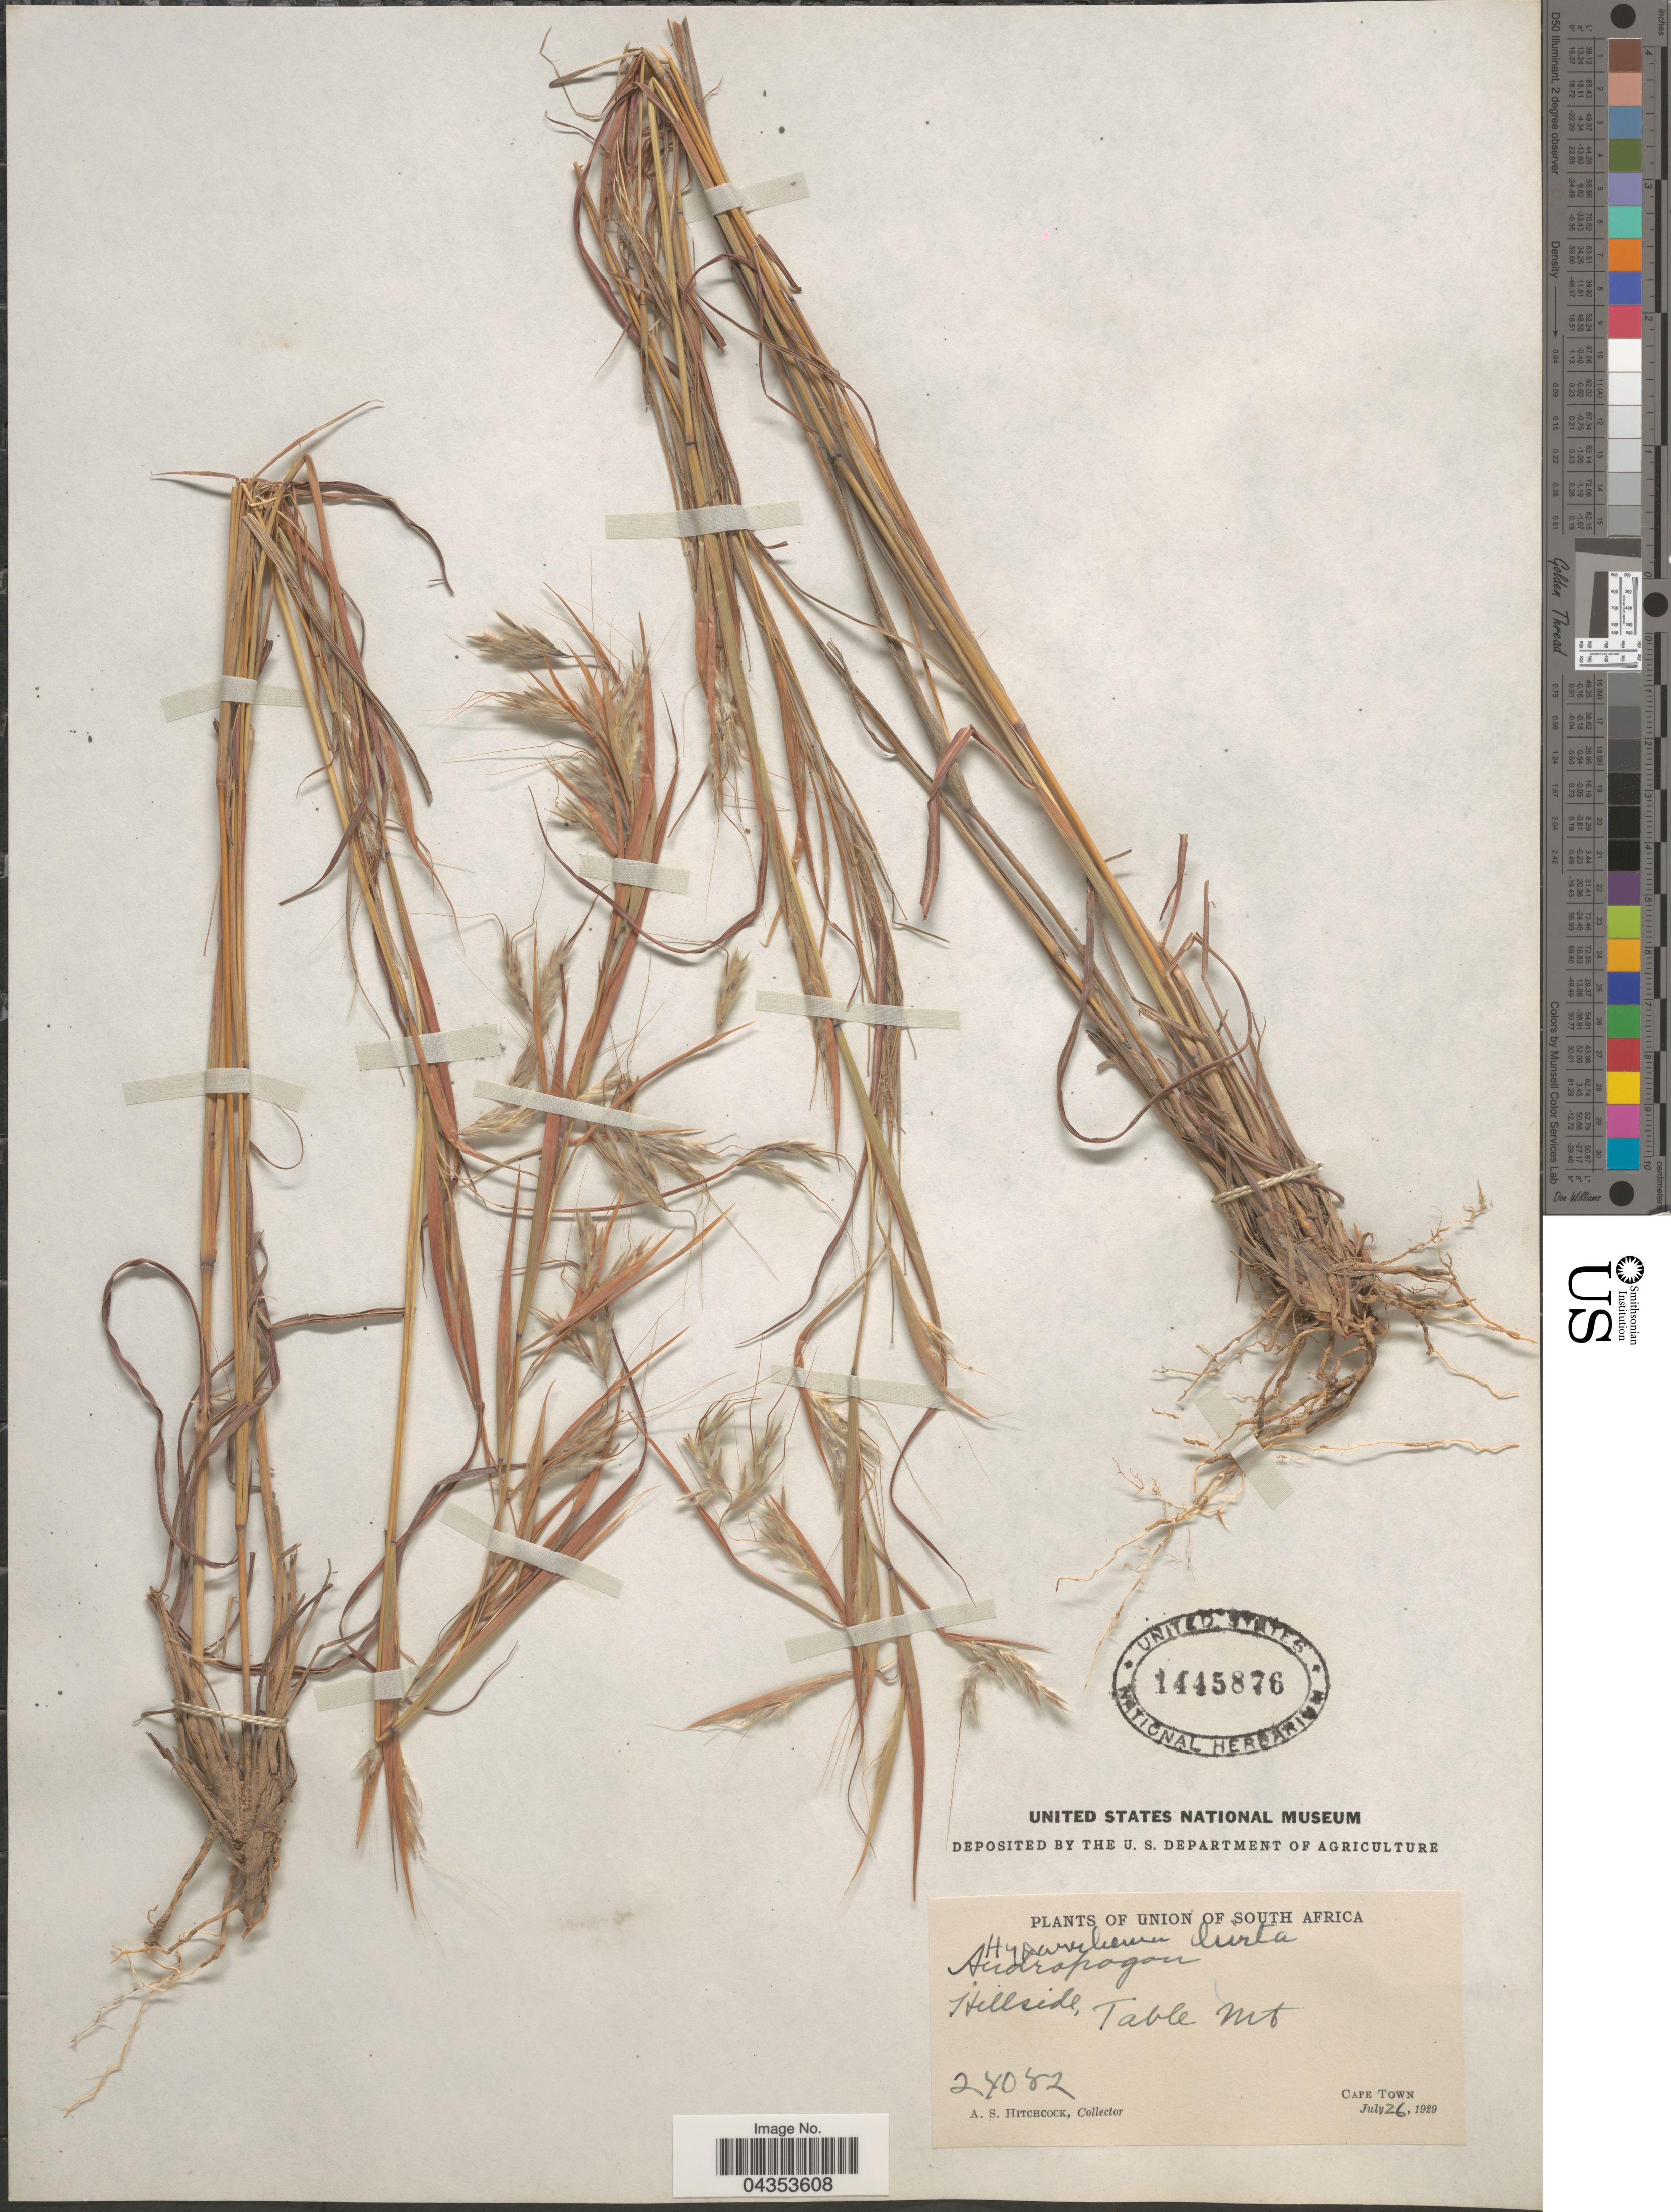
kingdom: Plantae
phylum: Tracheophyta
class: Liliopsida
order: Poales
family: Poaceae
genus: Hyparrhenia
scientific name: Hyparrhenia hirta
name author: (L.) Stapf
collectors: A. S. Hitchcock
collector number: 24082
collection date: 1929-07-26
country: South Africa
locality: Union of South Africa. Hillside, Table Mt. Cape Town.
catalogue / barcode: US 1445876